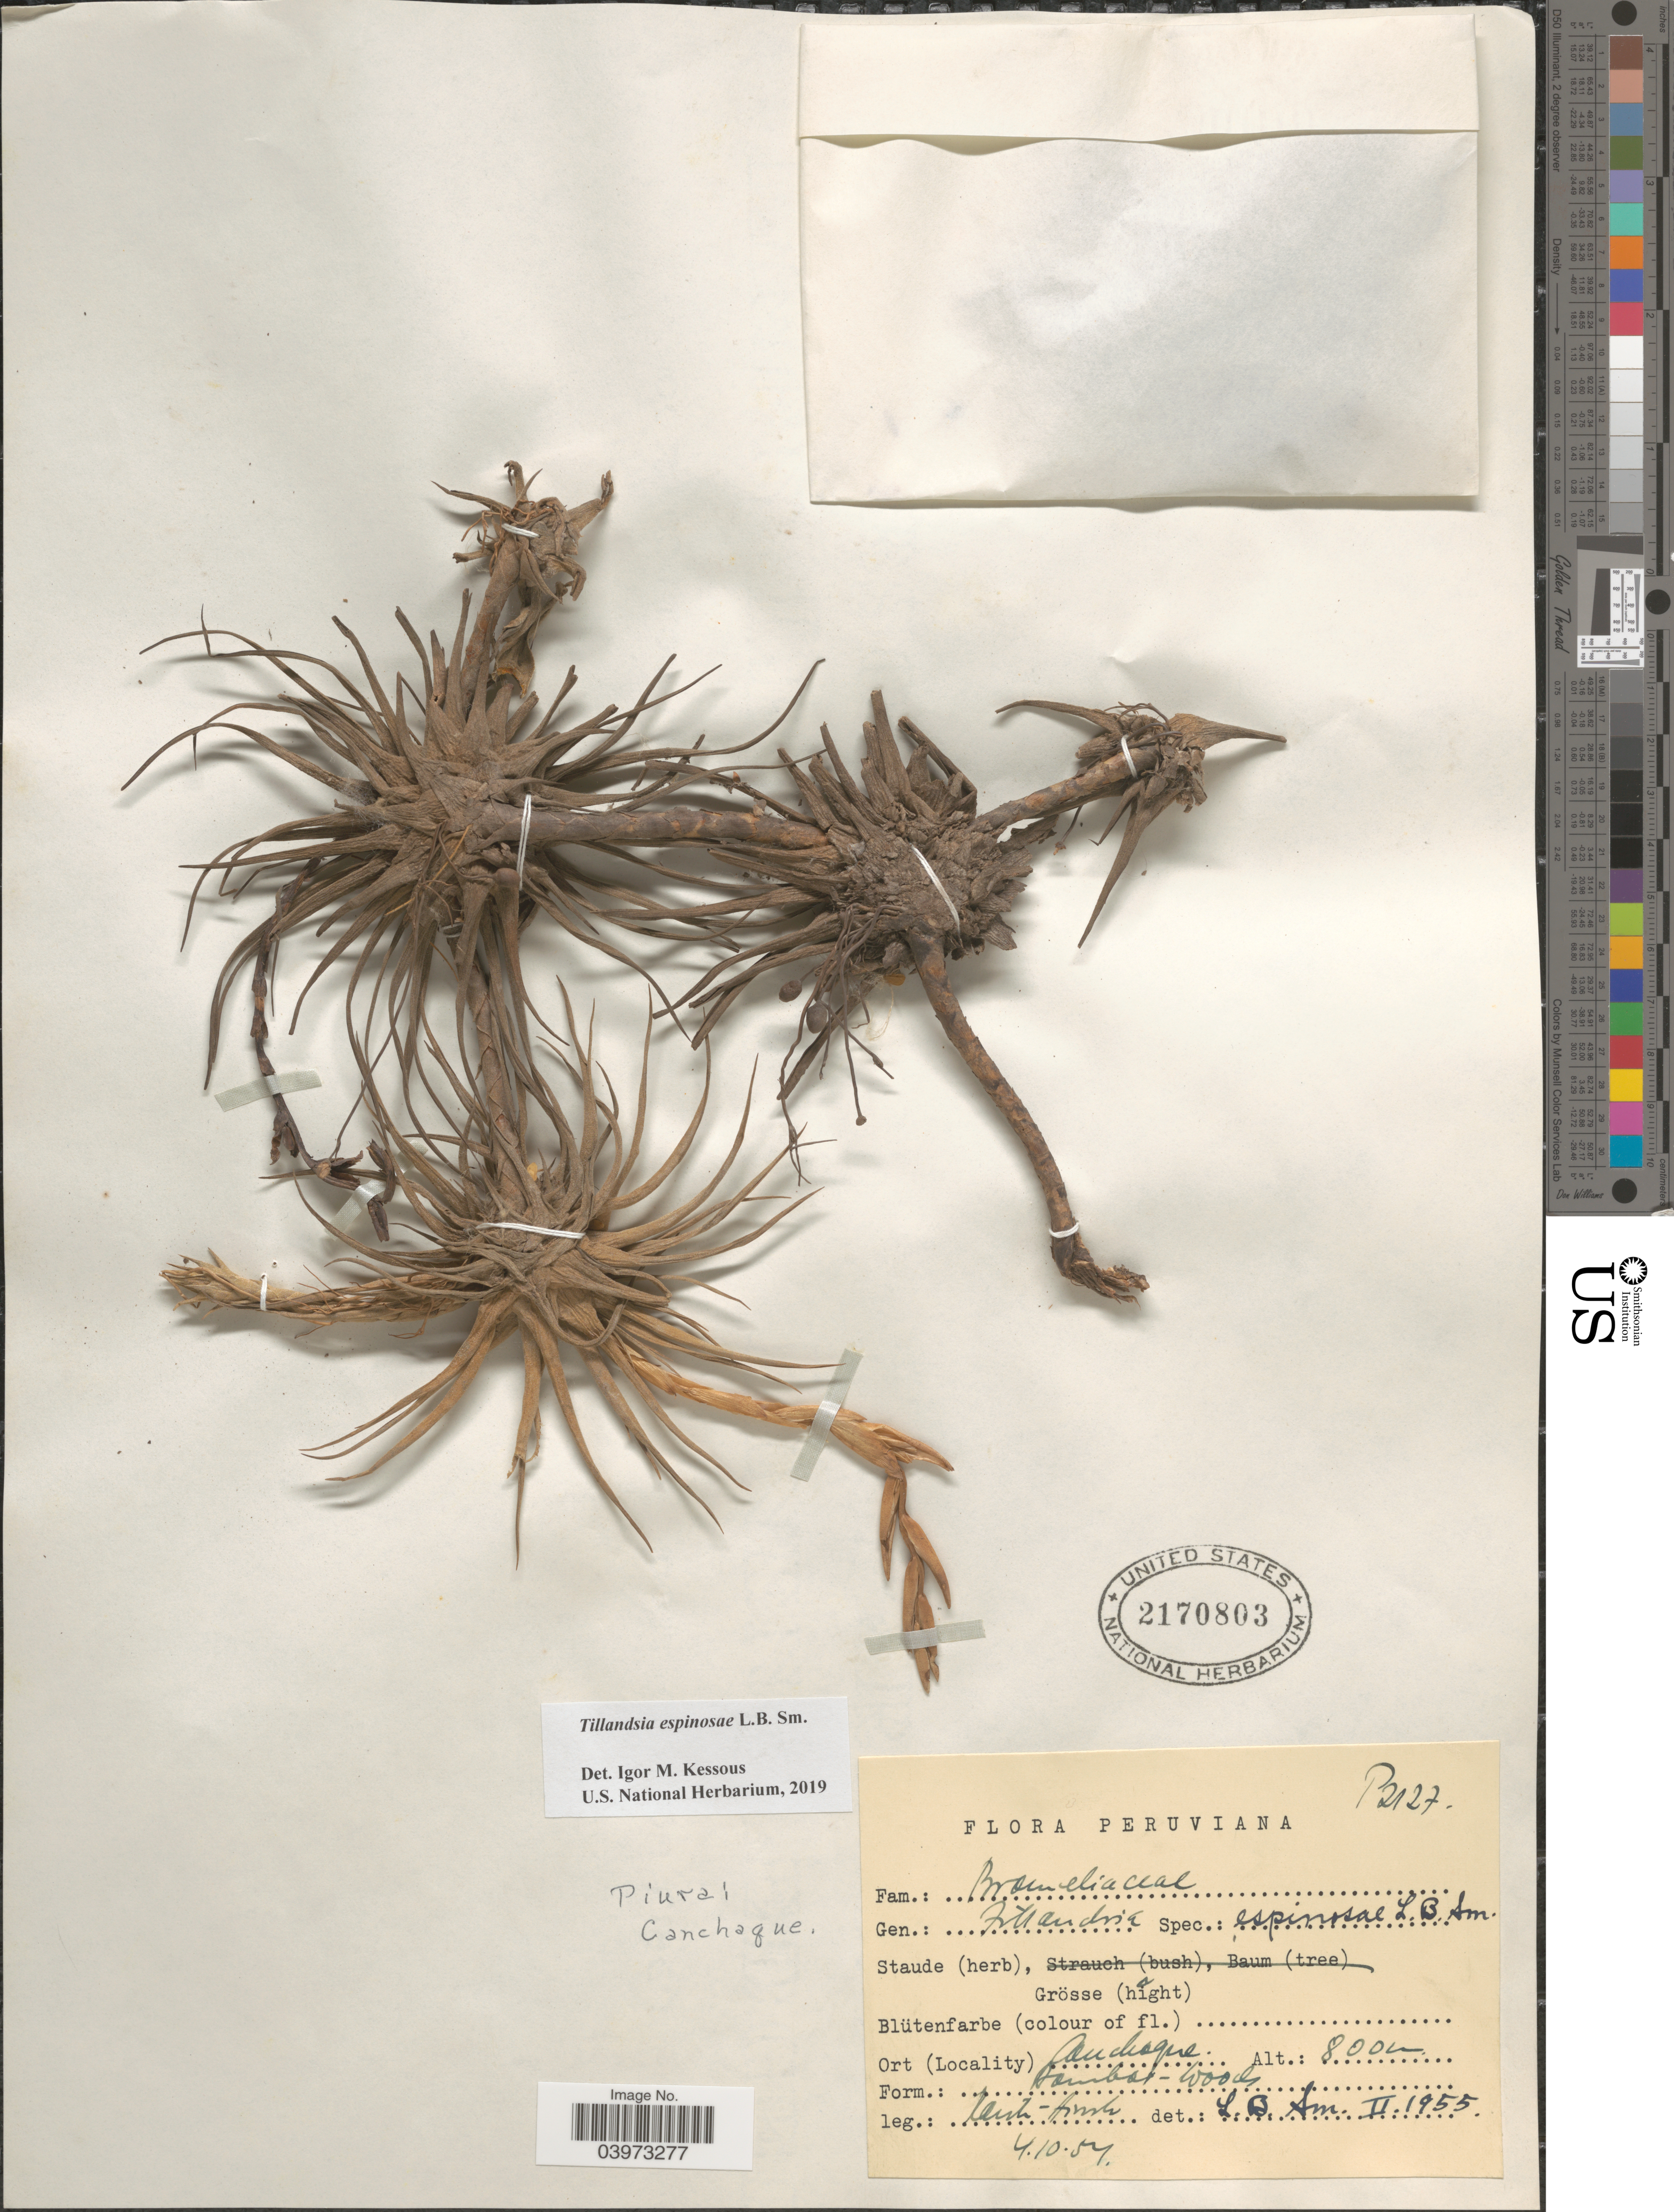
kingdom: Plantae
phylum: Tracheophyta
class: Liliopsida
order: Poales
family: Bromeliaceae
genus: Tillandsia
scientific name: Tillandsia espinosae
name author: L.B. Sm.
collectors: -. Rauh & Hirsch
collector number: P2127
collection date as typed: Transcribed d/m/y: 4/10/54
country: Peru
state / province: Piura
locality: Canchaque.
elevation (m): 800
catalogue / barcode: US 2170803